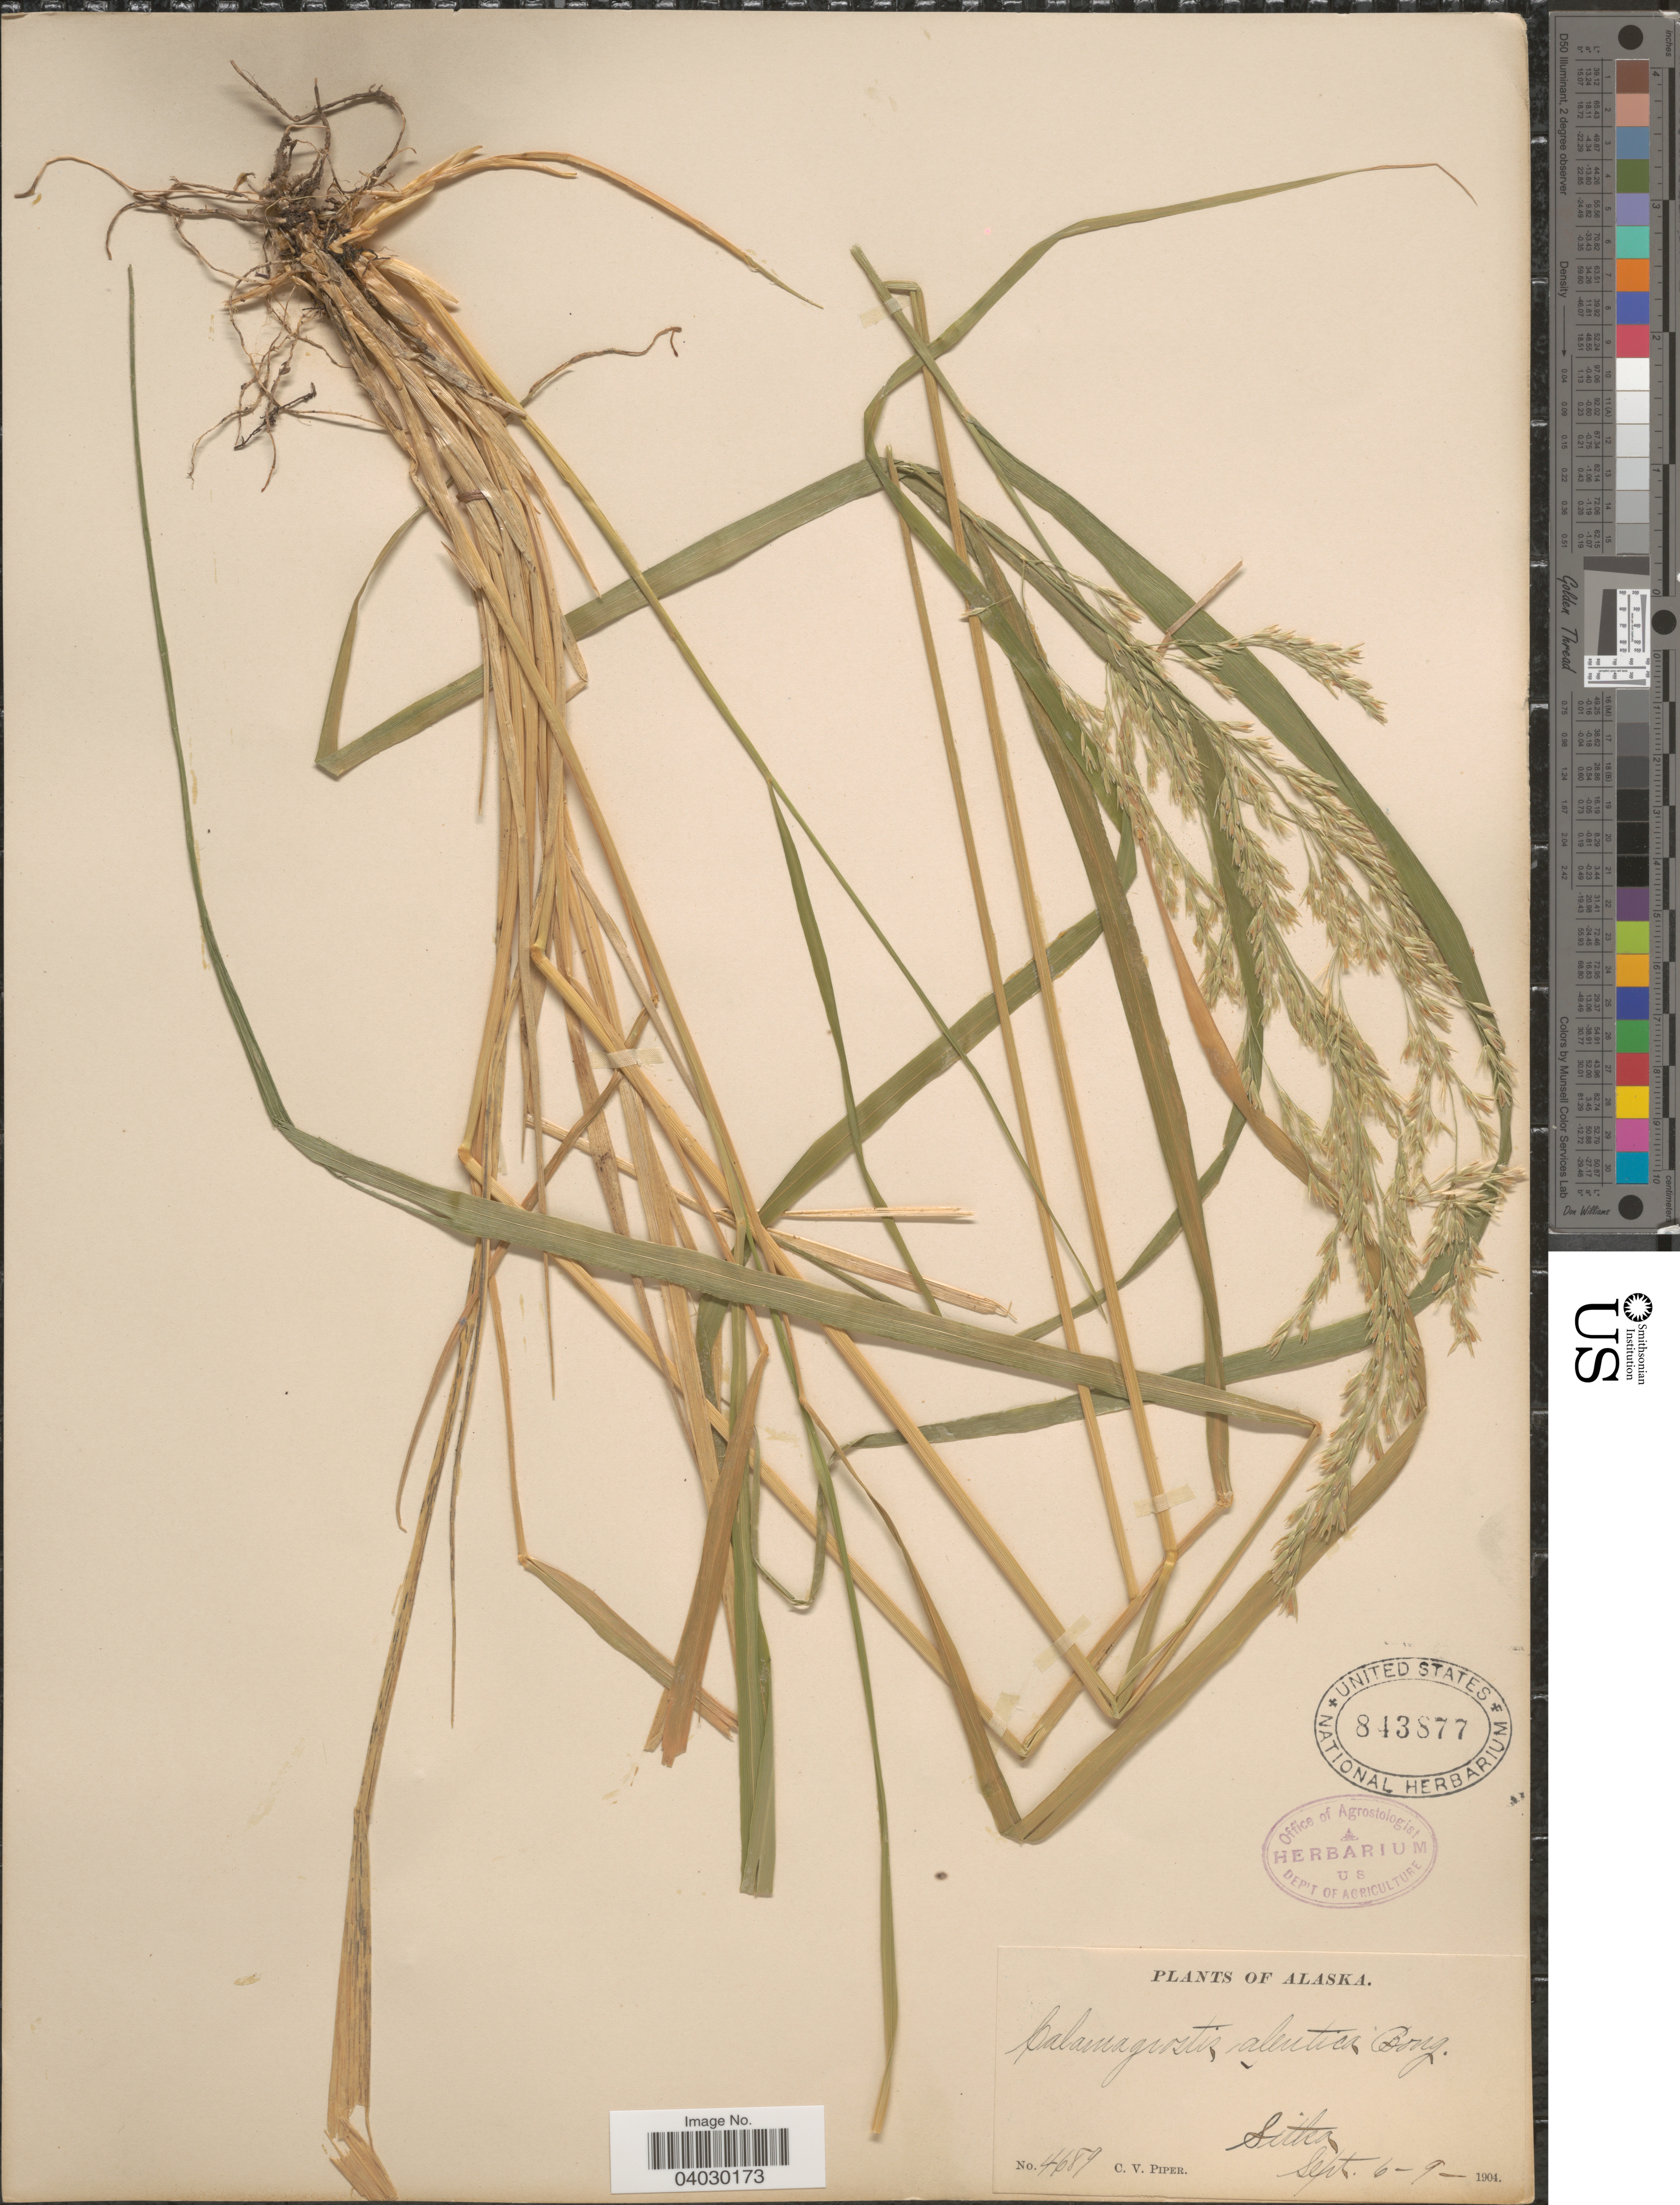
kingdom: Plantae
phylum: Tracheophyta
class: Liliopsida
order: Poales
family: Poaceae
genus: Calamagrostis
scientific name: Calamagrostis nutkaensis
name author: (J. Presl) Steud.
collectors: C. V. Piper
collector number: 4689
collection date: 1904-09-06/1904-09-09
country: United States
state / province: Alaska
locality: Sitka.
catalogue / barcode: US 843877